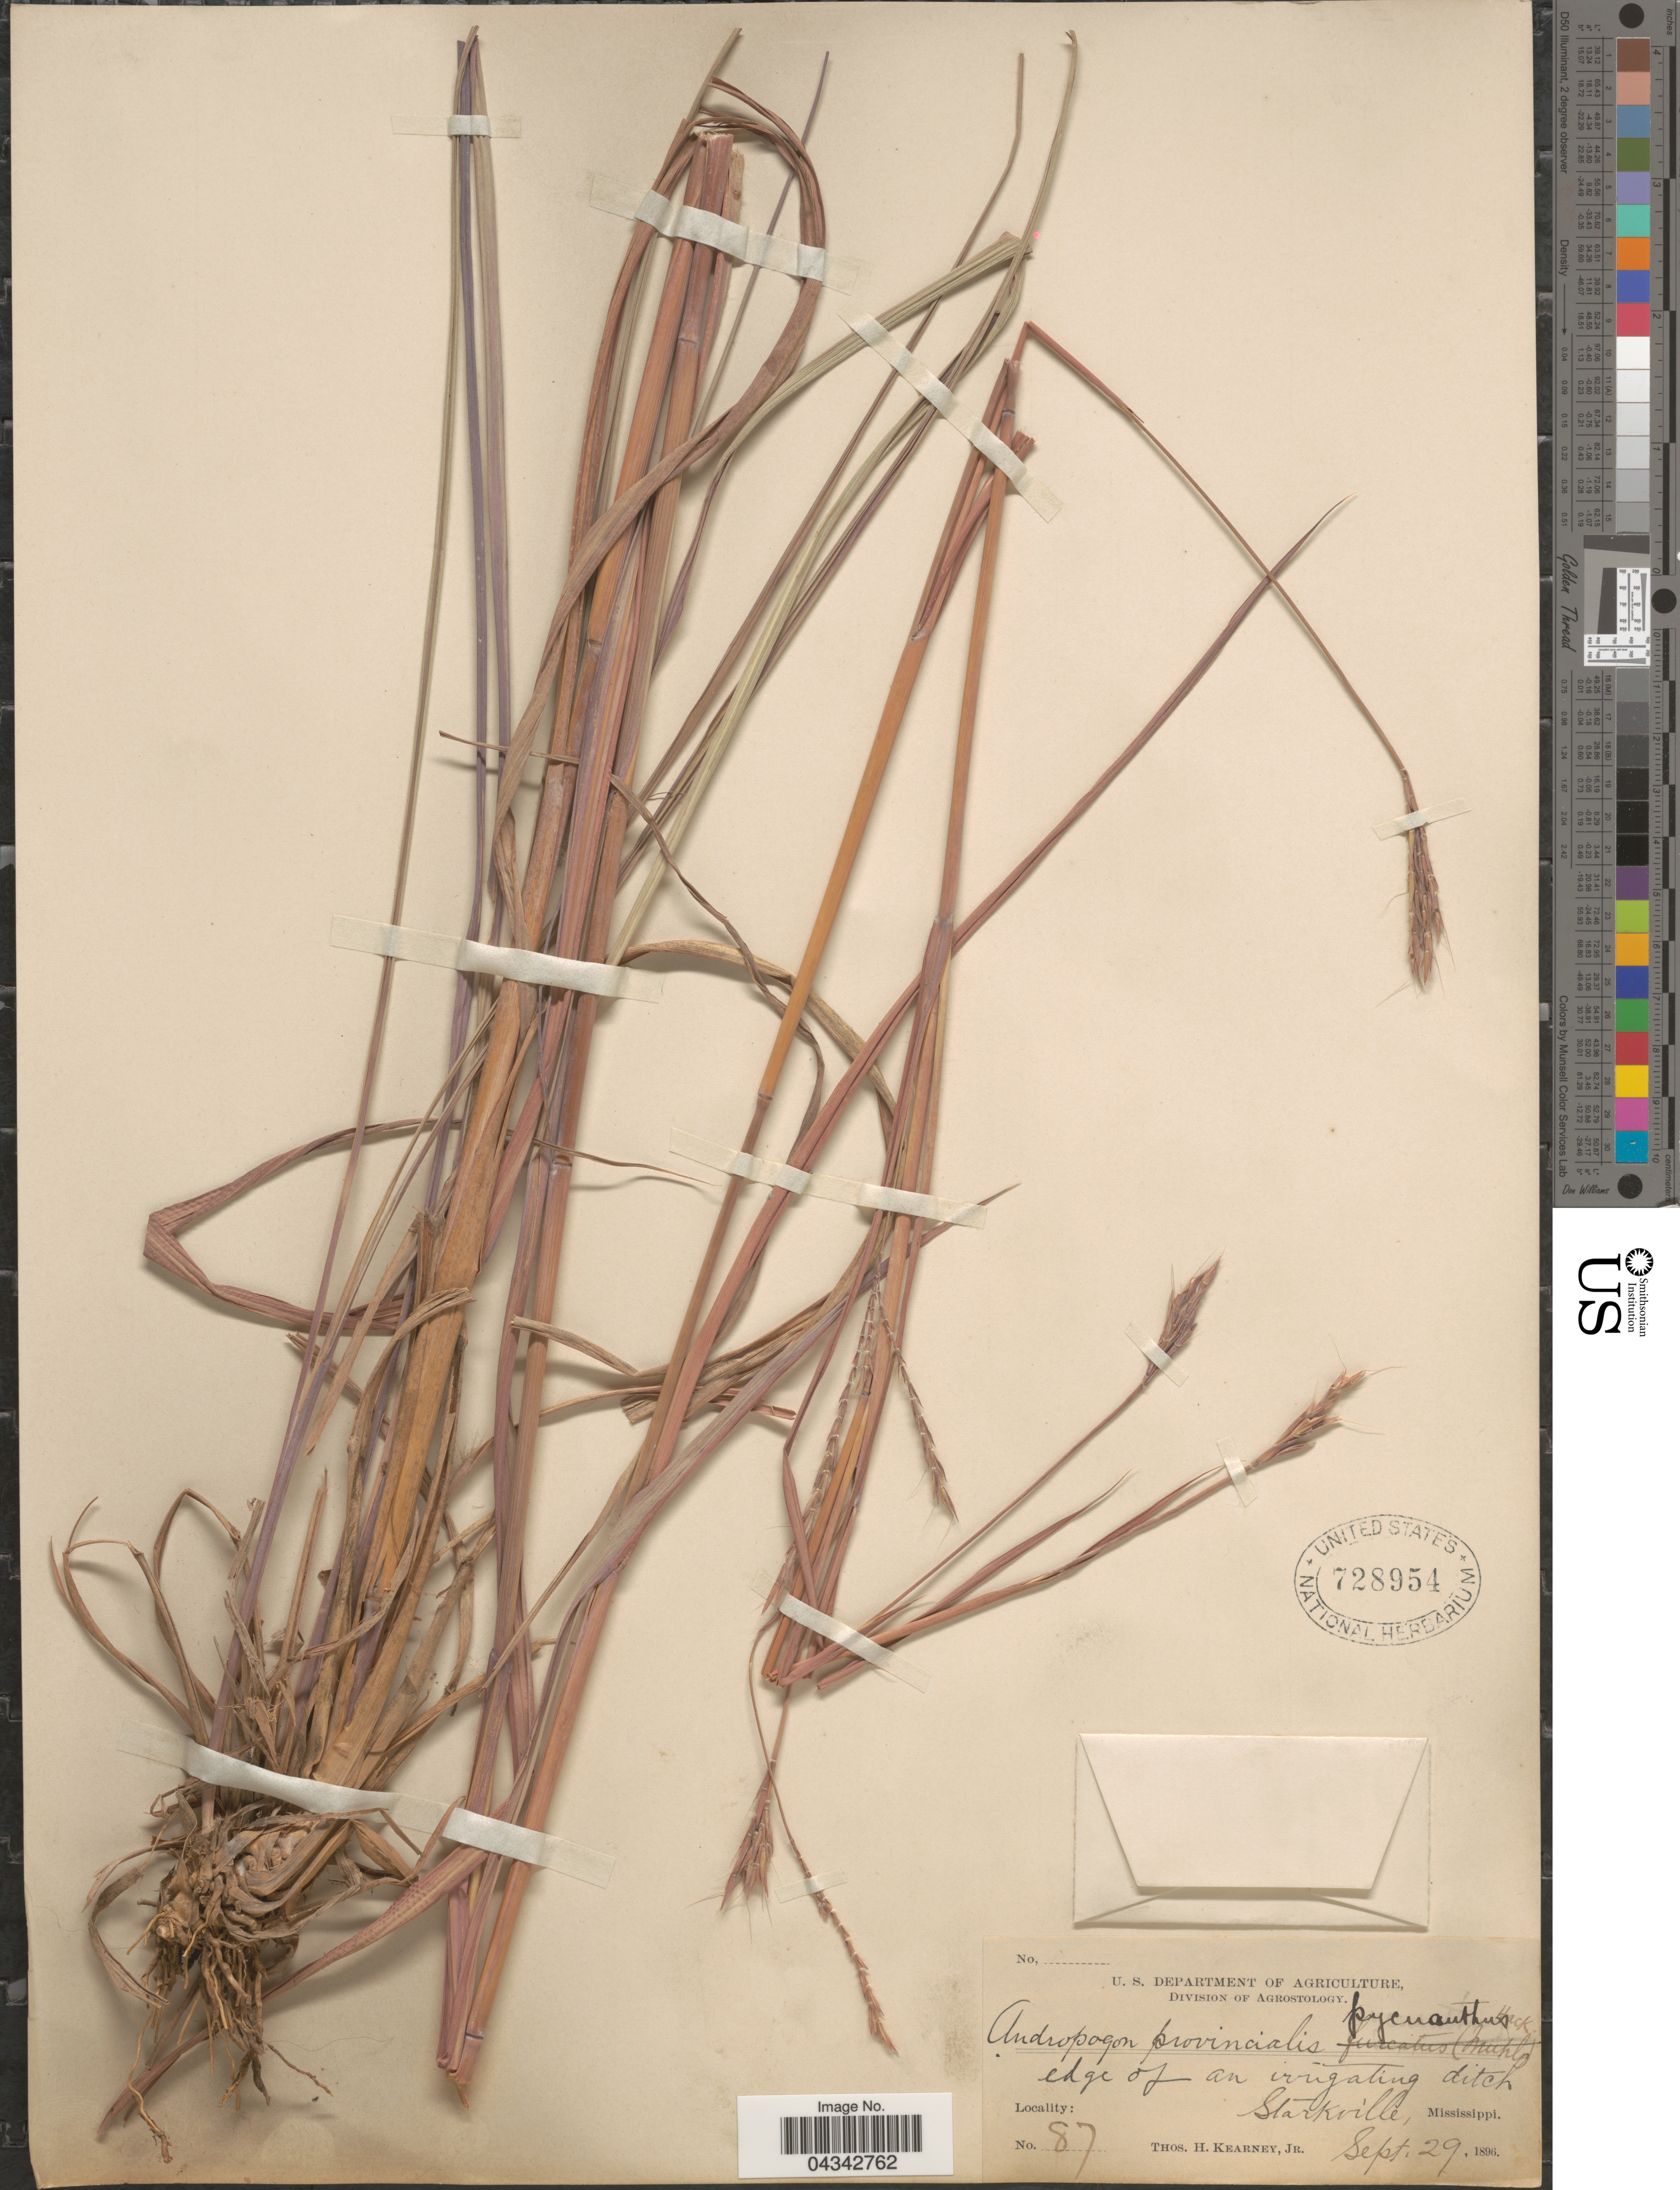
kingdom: Plantae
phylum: Tracheophyta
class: Liliopsida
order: Poales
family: Poaceae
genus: Andropogon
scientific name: Andropogon gerardii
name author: Vitman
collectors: T. H. Kearney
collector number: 87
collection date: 1896-09-29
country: United States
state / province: Mississippi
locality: Starkville.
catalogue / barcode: US 728954